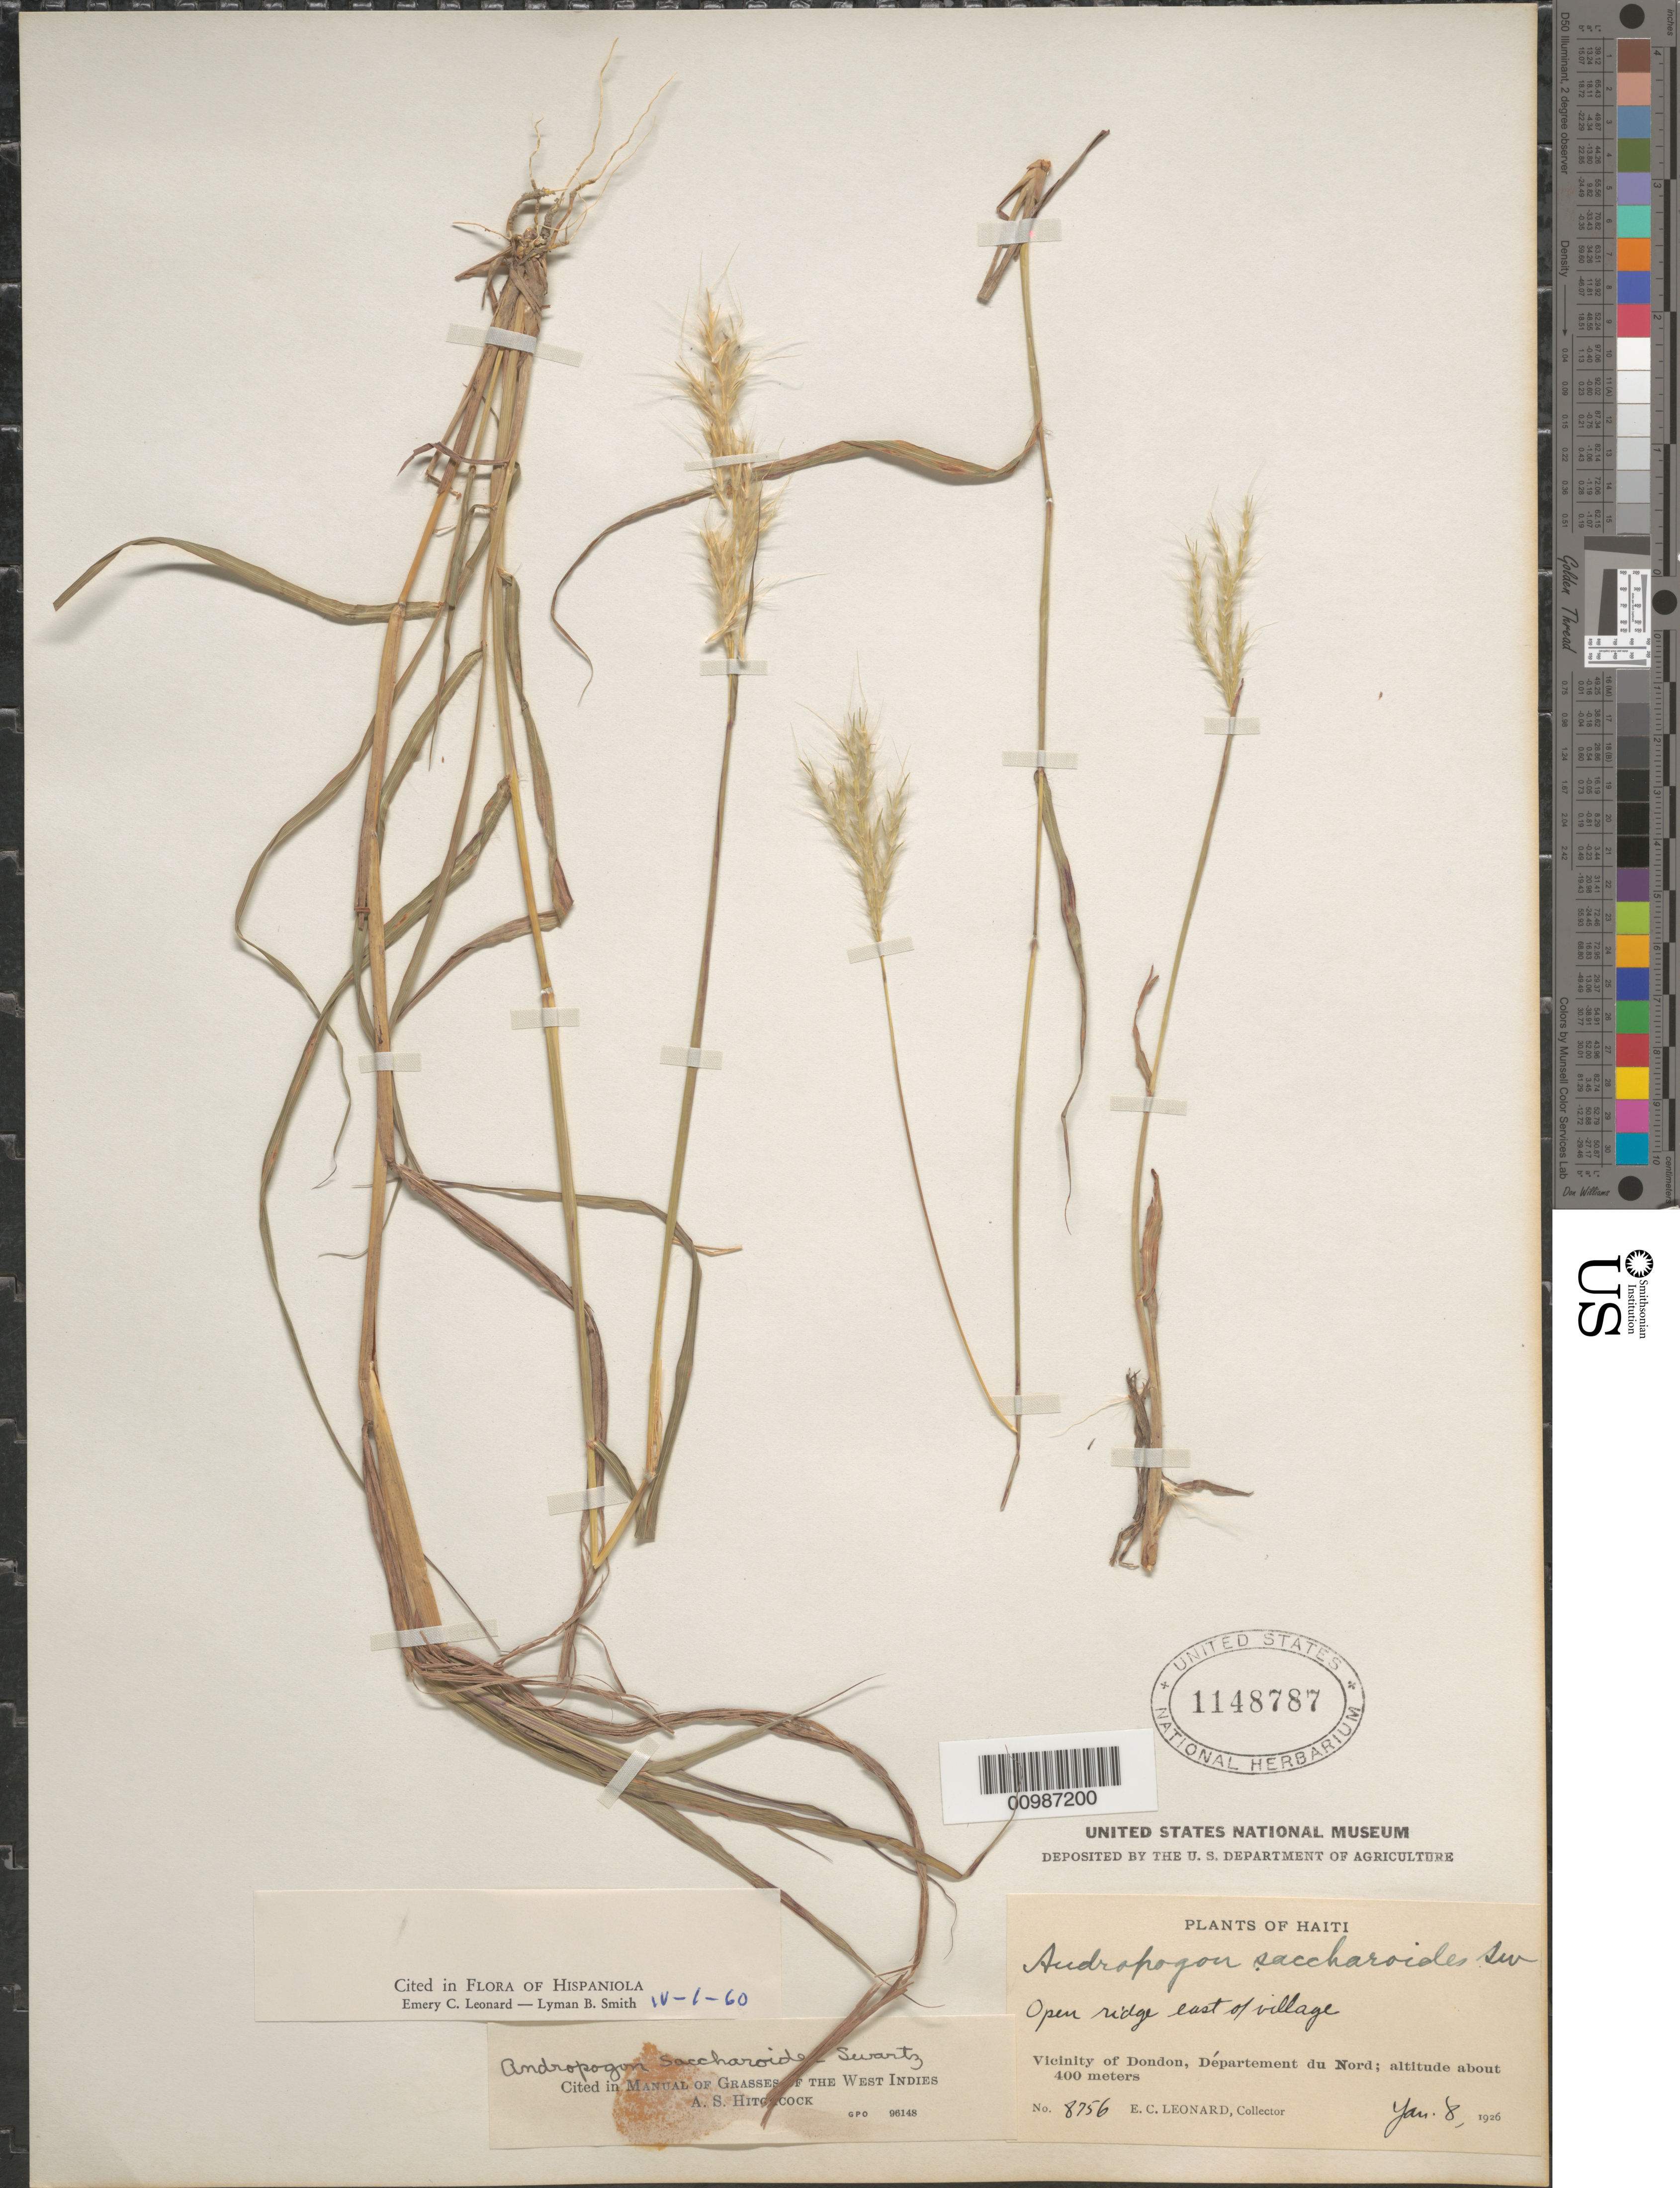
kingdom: Plantae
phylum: Tracheophyta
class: Liliopsida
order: Poales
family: Poaceae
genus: Andropogon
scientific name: Andropogon saccharoides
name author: Sw.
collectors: E. C. Leonard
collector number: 8756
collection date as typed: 08 Jan 1926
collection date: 1926-01-08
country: Haiti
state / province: Nord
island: Hispaniola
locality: East of Dondon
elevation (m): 400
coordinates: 0 N, 0 E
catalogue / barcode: US 1148787